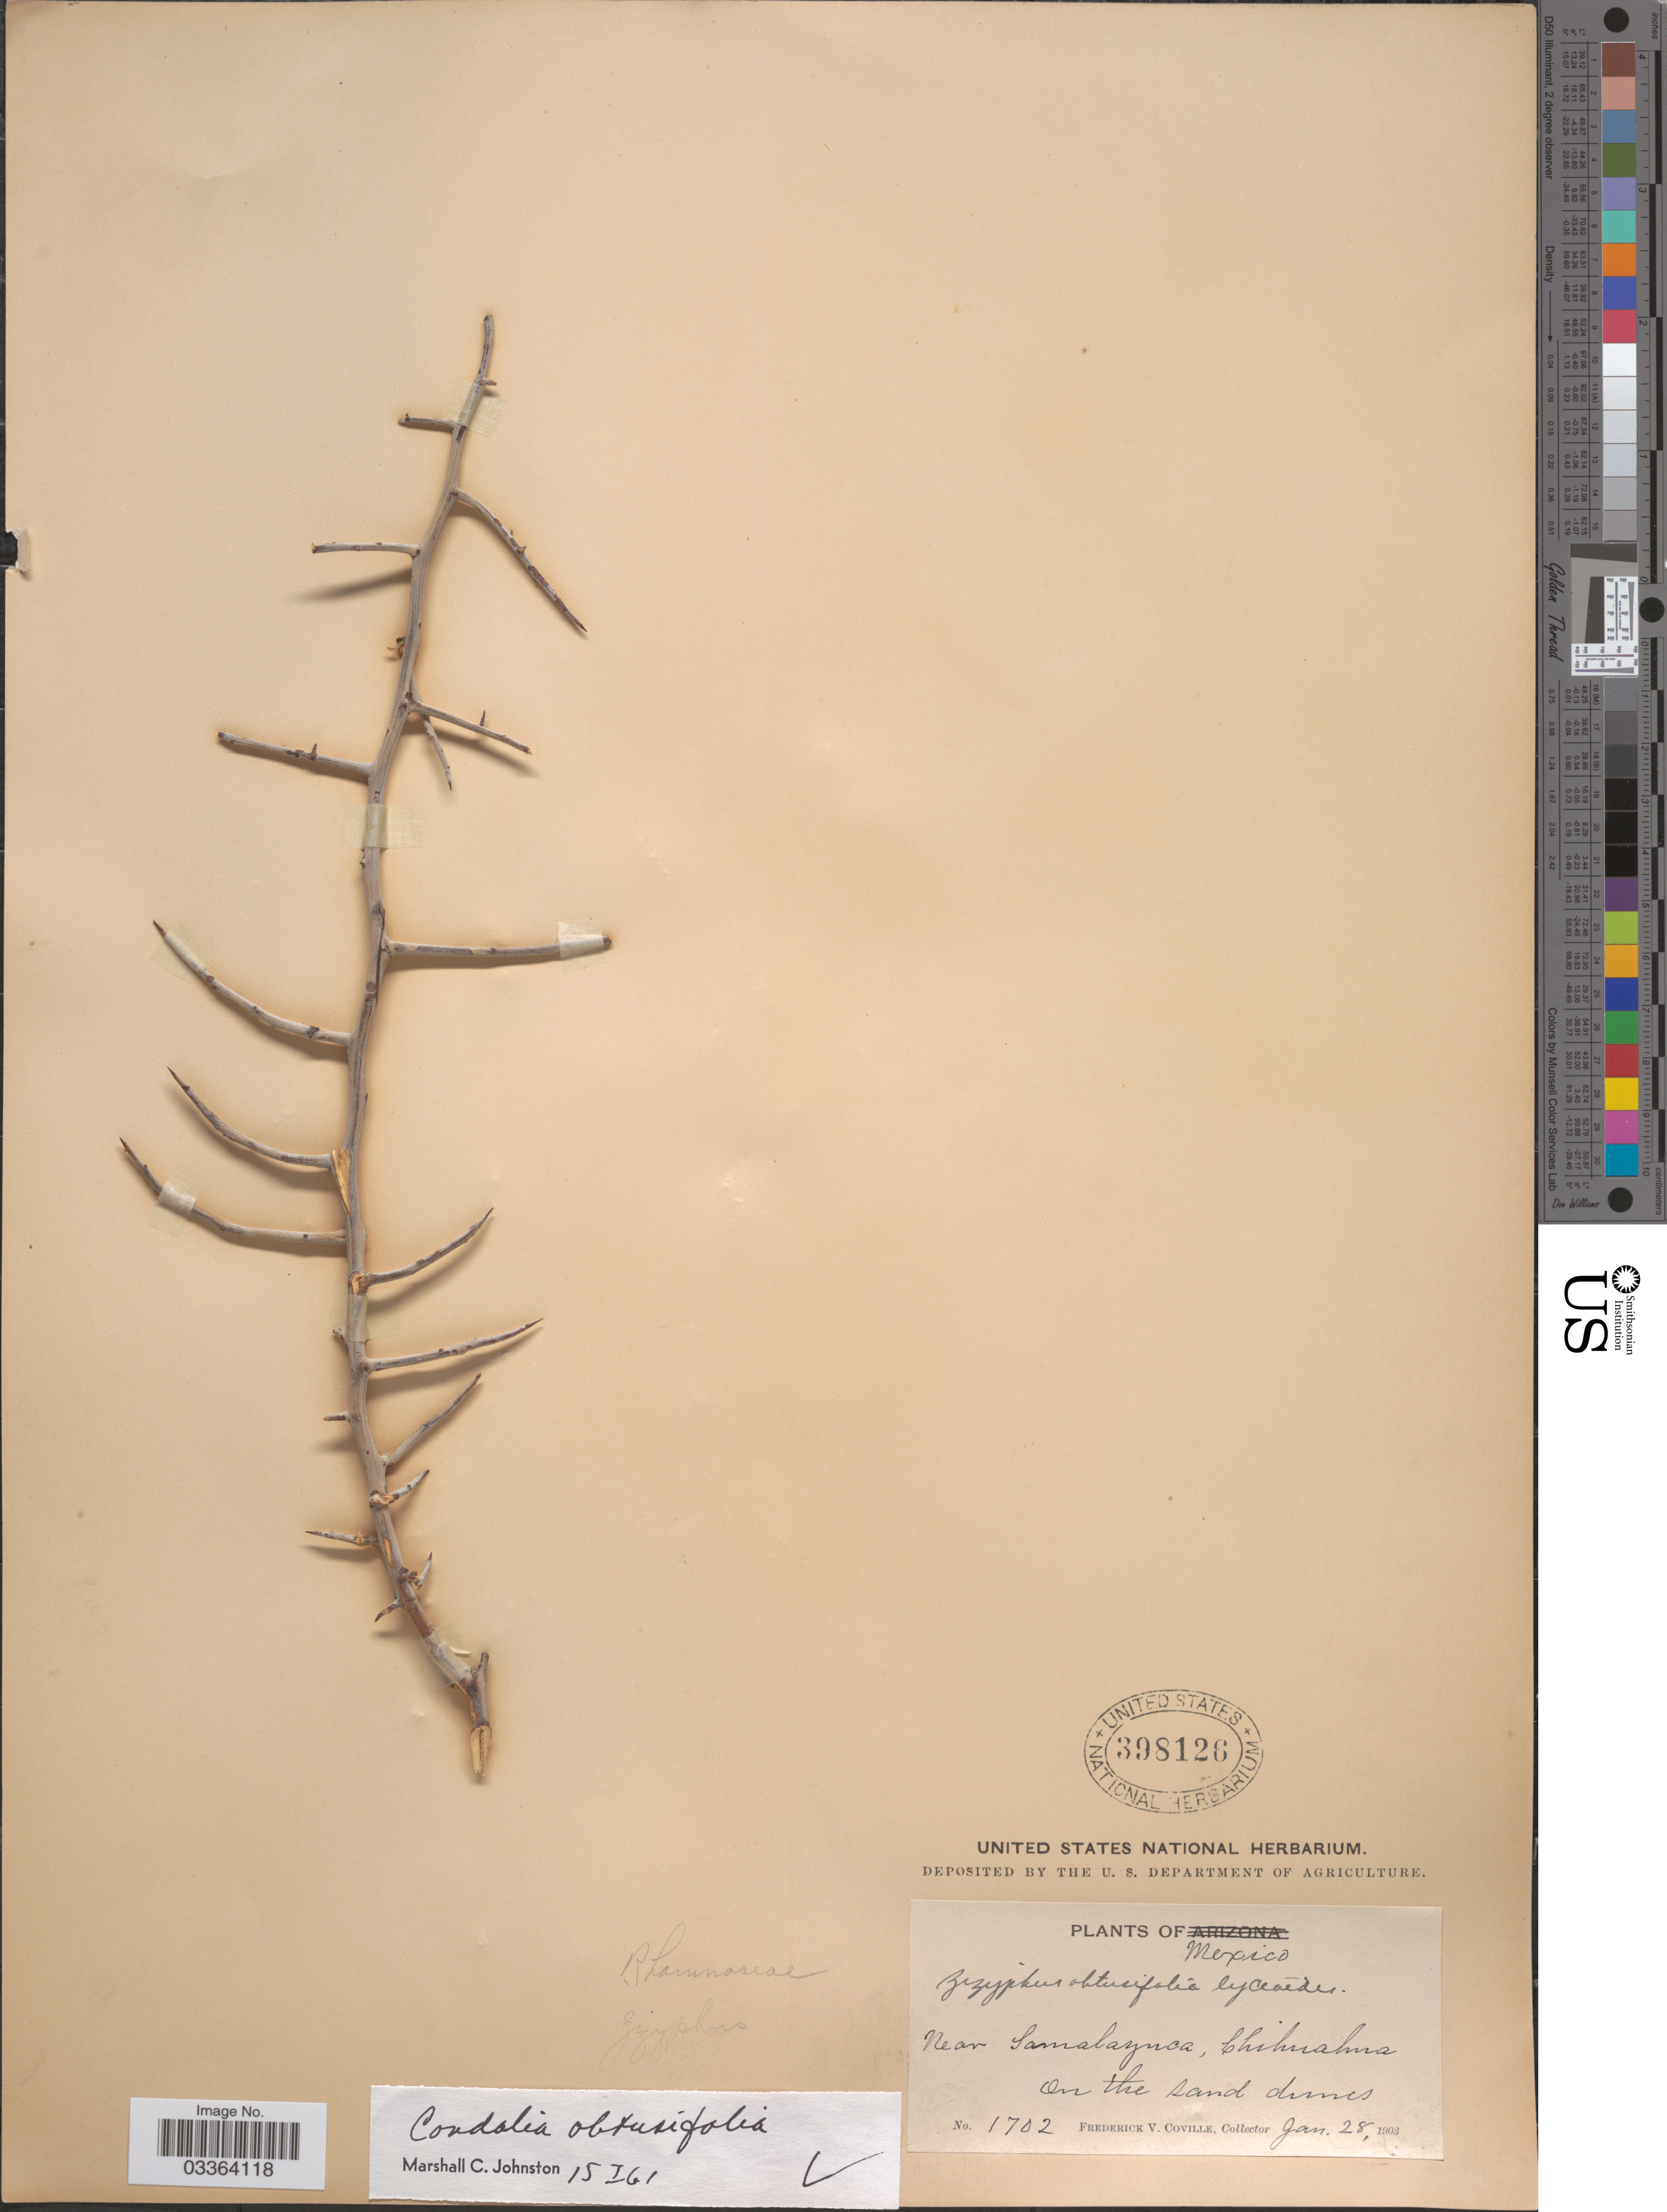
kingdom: Plantae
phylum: Tracheophyta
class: Magnoliopsida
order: Rosales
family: Rhamnaceae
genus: Sarcomphalus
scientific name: Sarcomphalus obtusifolius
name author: (Hook. ex Torr. & A. Gray) Hauenschild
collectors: F. V. Coville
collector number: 1702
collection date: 1903-01-28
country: Mexico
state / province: Chihuahua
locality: Near Samalayuca, on the sand dunes.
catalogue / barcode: US 398126